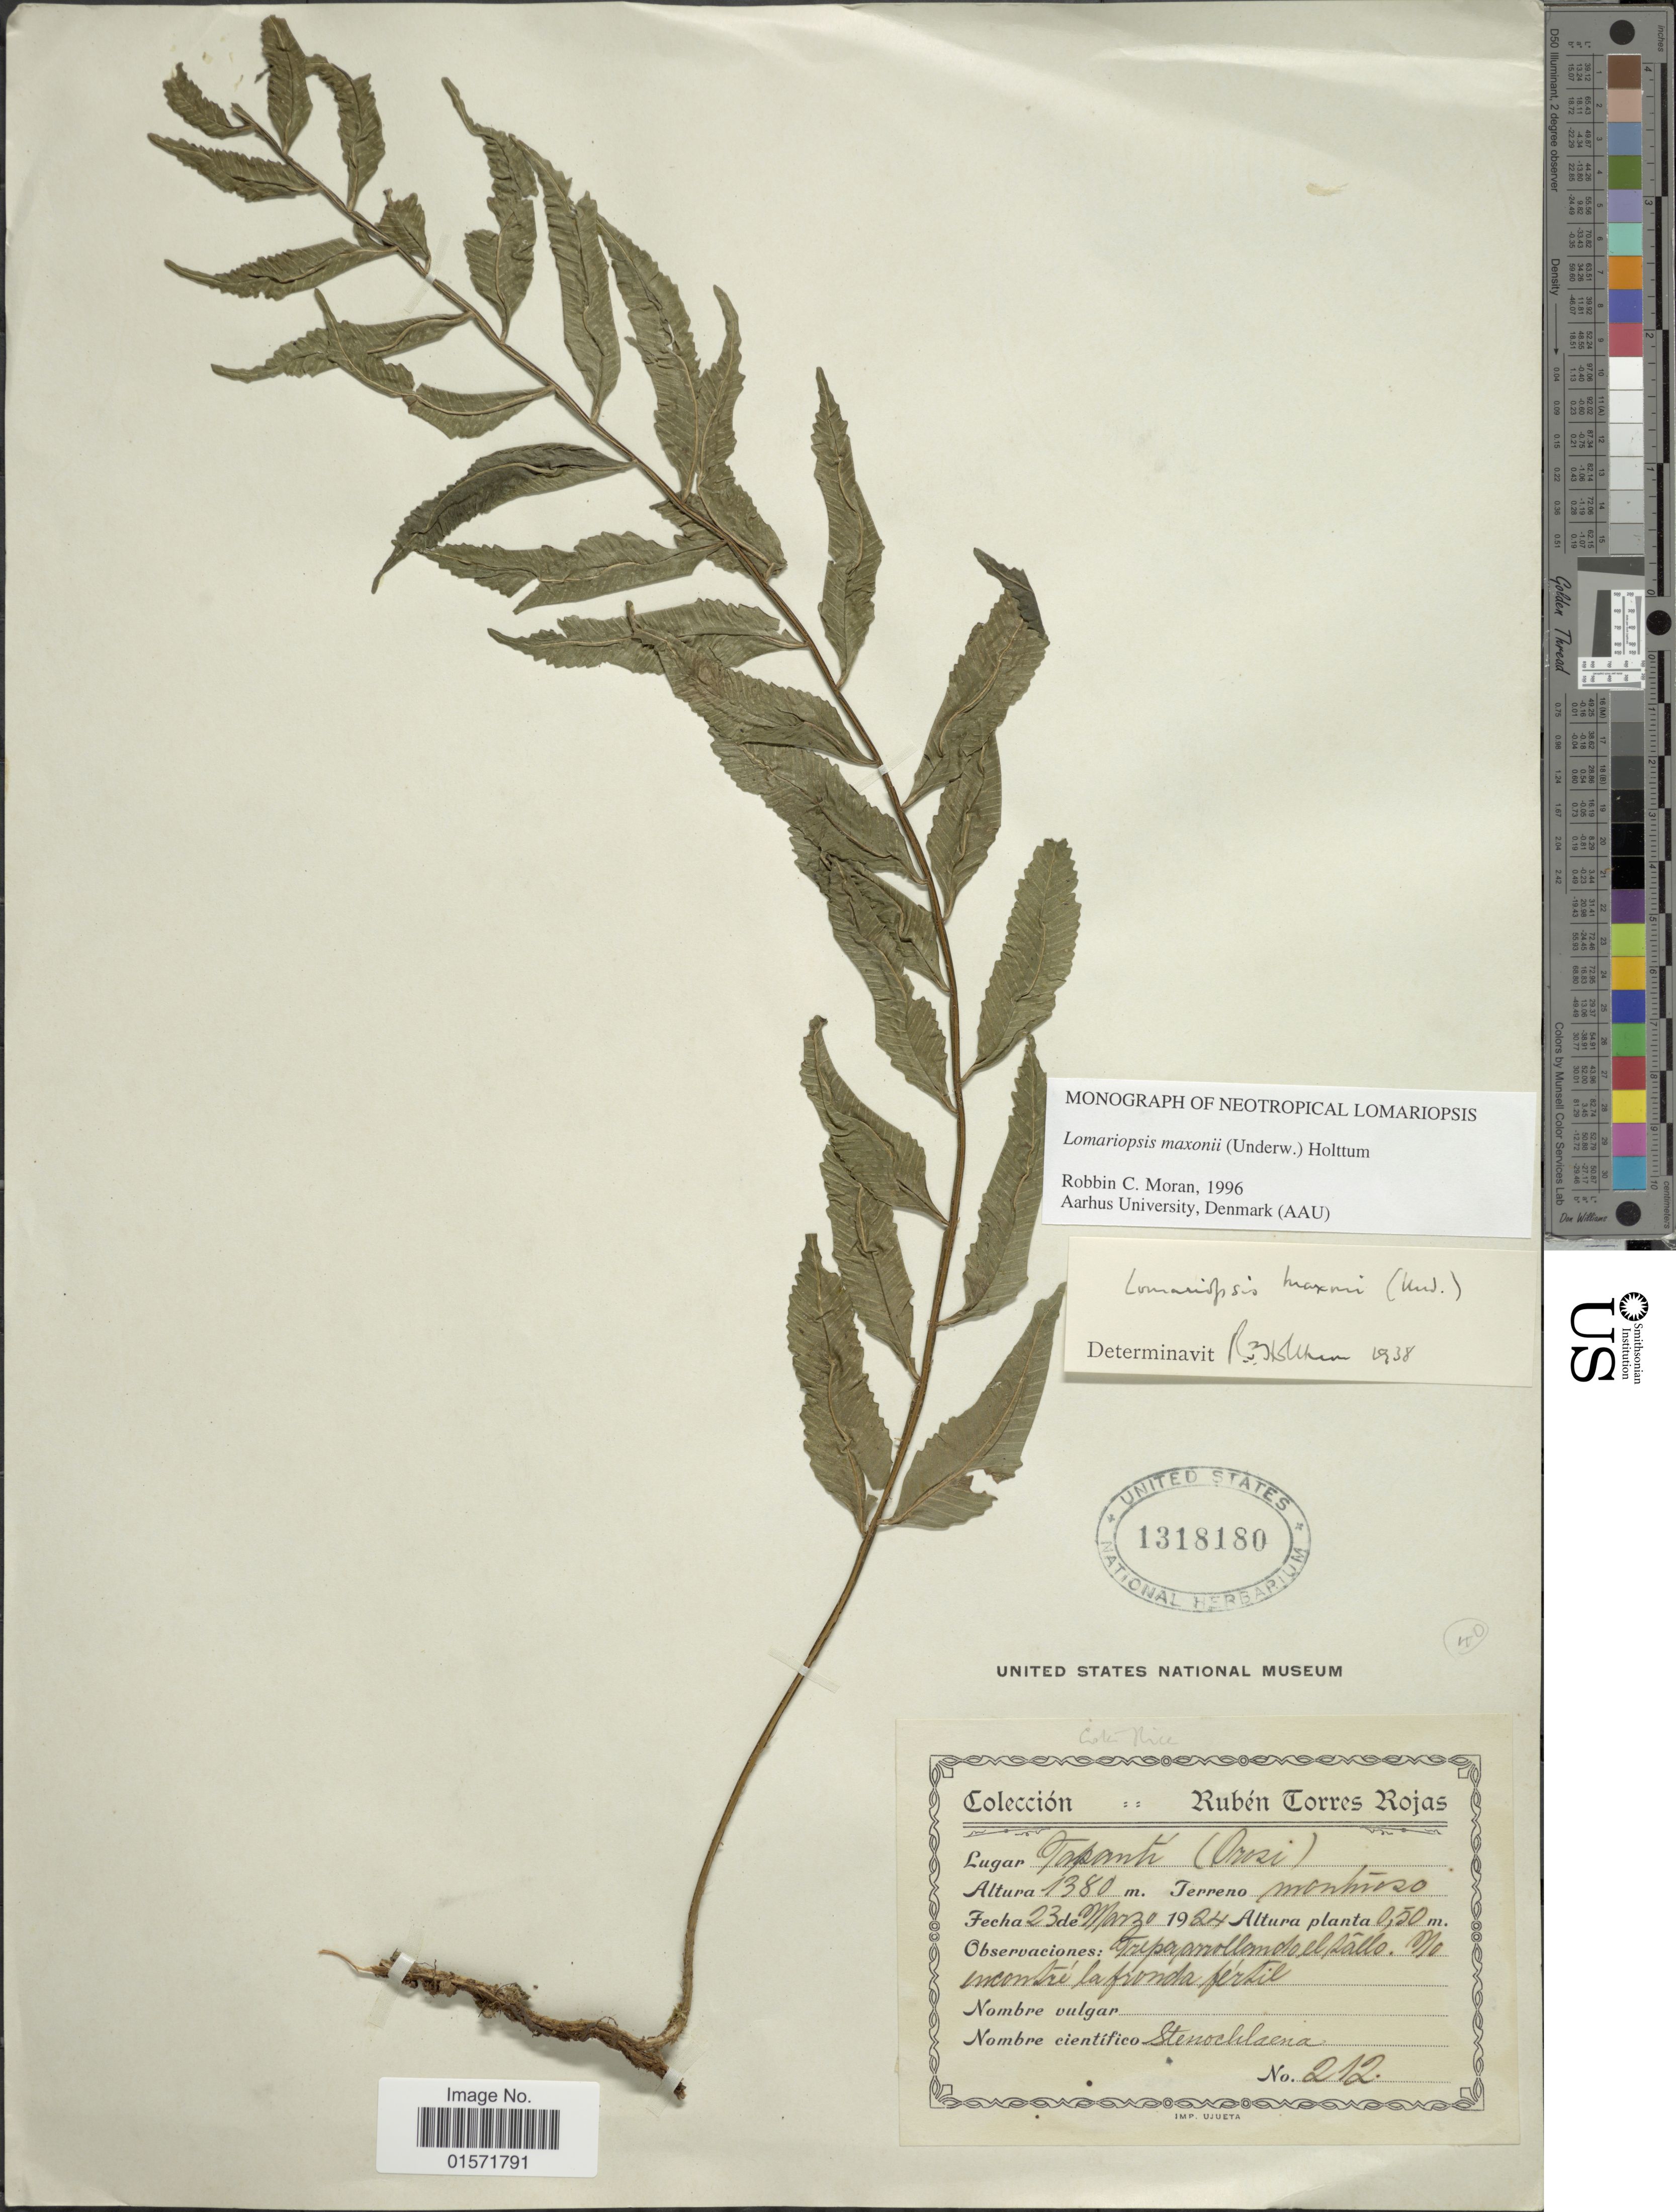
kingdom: Plantae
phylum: Tracheophyta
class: Polypodiopsida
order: Polypodiales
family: Lomariopsidaceae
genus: Lomariopsis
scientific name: Lomariopsis maxonii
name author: (Underw.) Holttum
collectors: R. Torres Rojas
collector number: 212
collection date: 1924-03-23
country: Costa Rica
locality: Tapantí (Orozi), Montanoso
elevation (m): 1380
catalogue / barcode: US 1318180